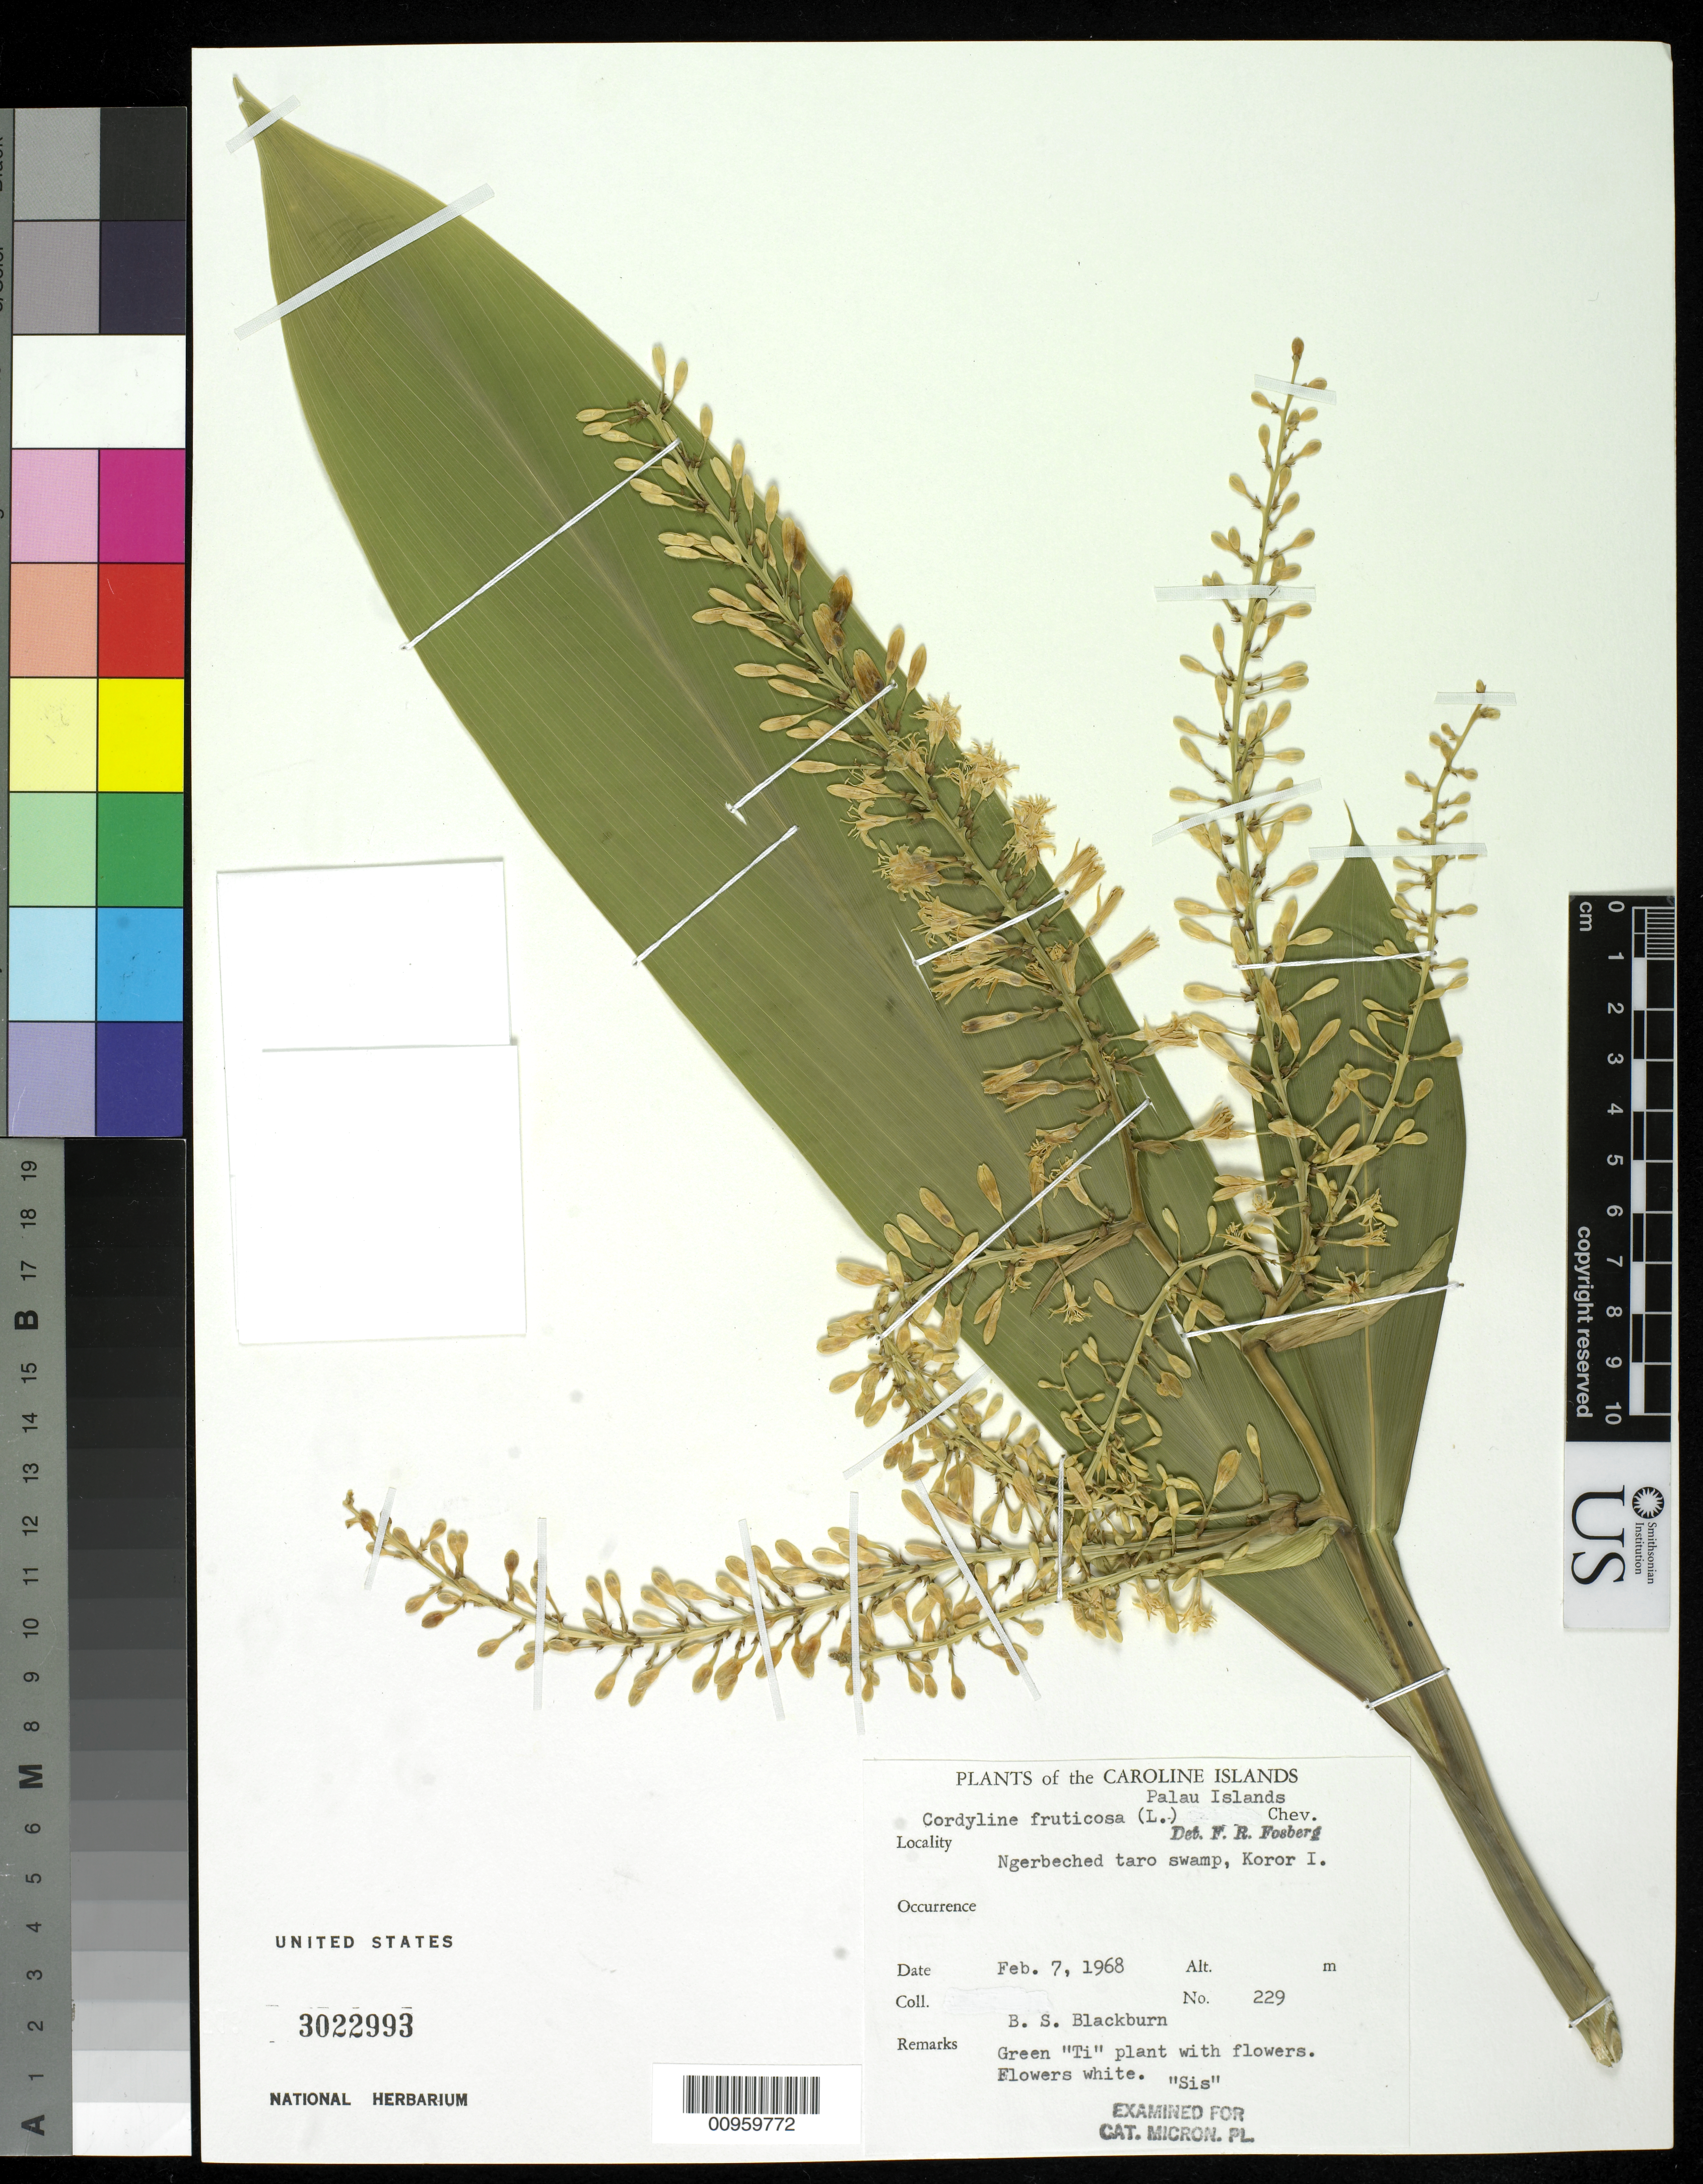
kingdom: Plantae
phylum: Tracheophyta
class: Liliopsida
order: Asparagales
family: Asparagaceae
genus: Cordyline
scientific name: Cordyline fruticosa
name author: (L.) A. Chev.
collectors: B. S. Blackburn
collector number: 229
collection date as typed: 07 Feb 1968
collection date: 1968-02-07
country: Palau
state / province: Koror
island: Oreor (Koror)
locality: Ngerbeched taro swamp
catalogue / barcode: US 3022993